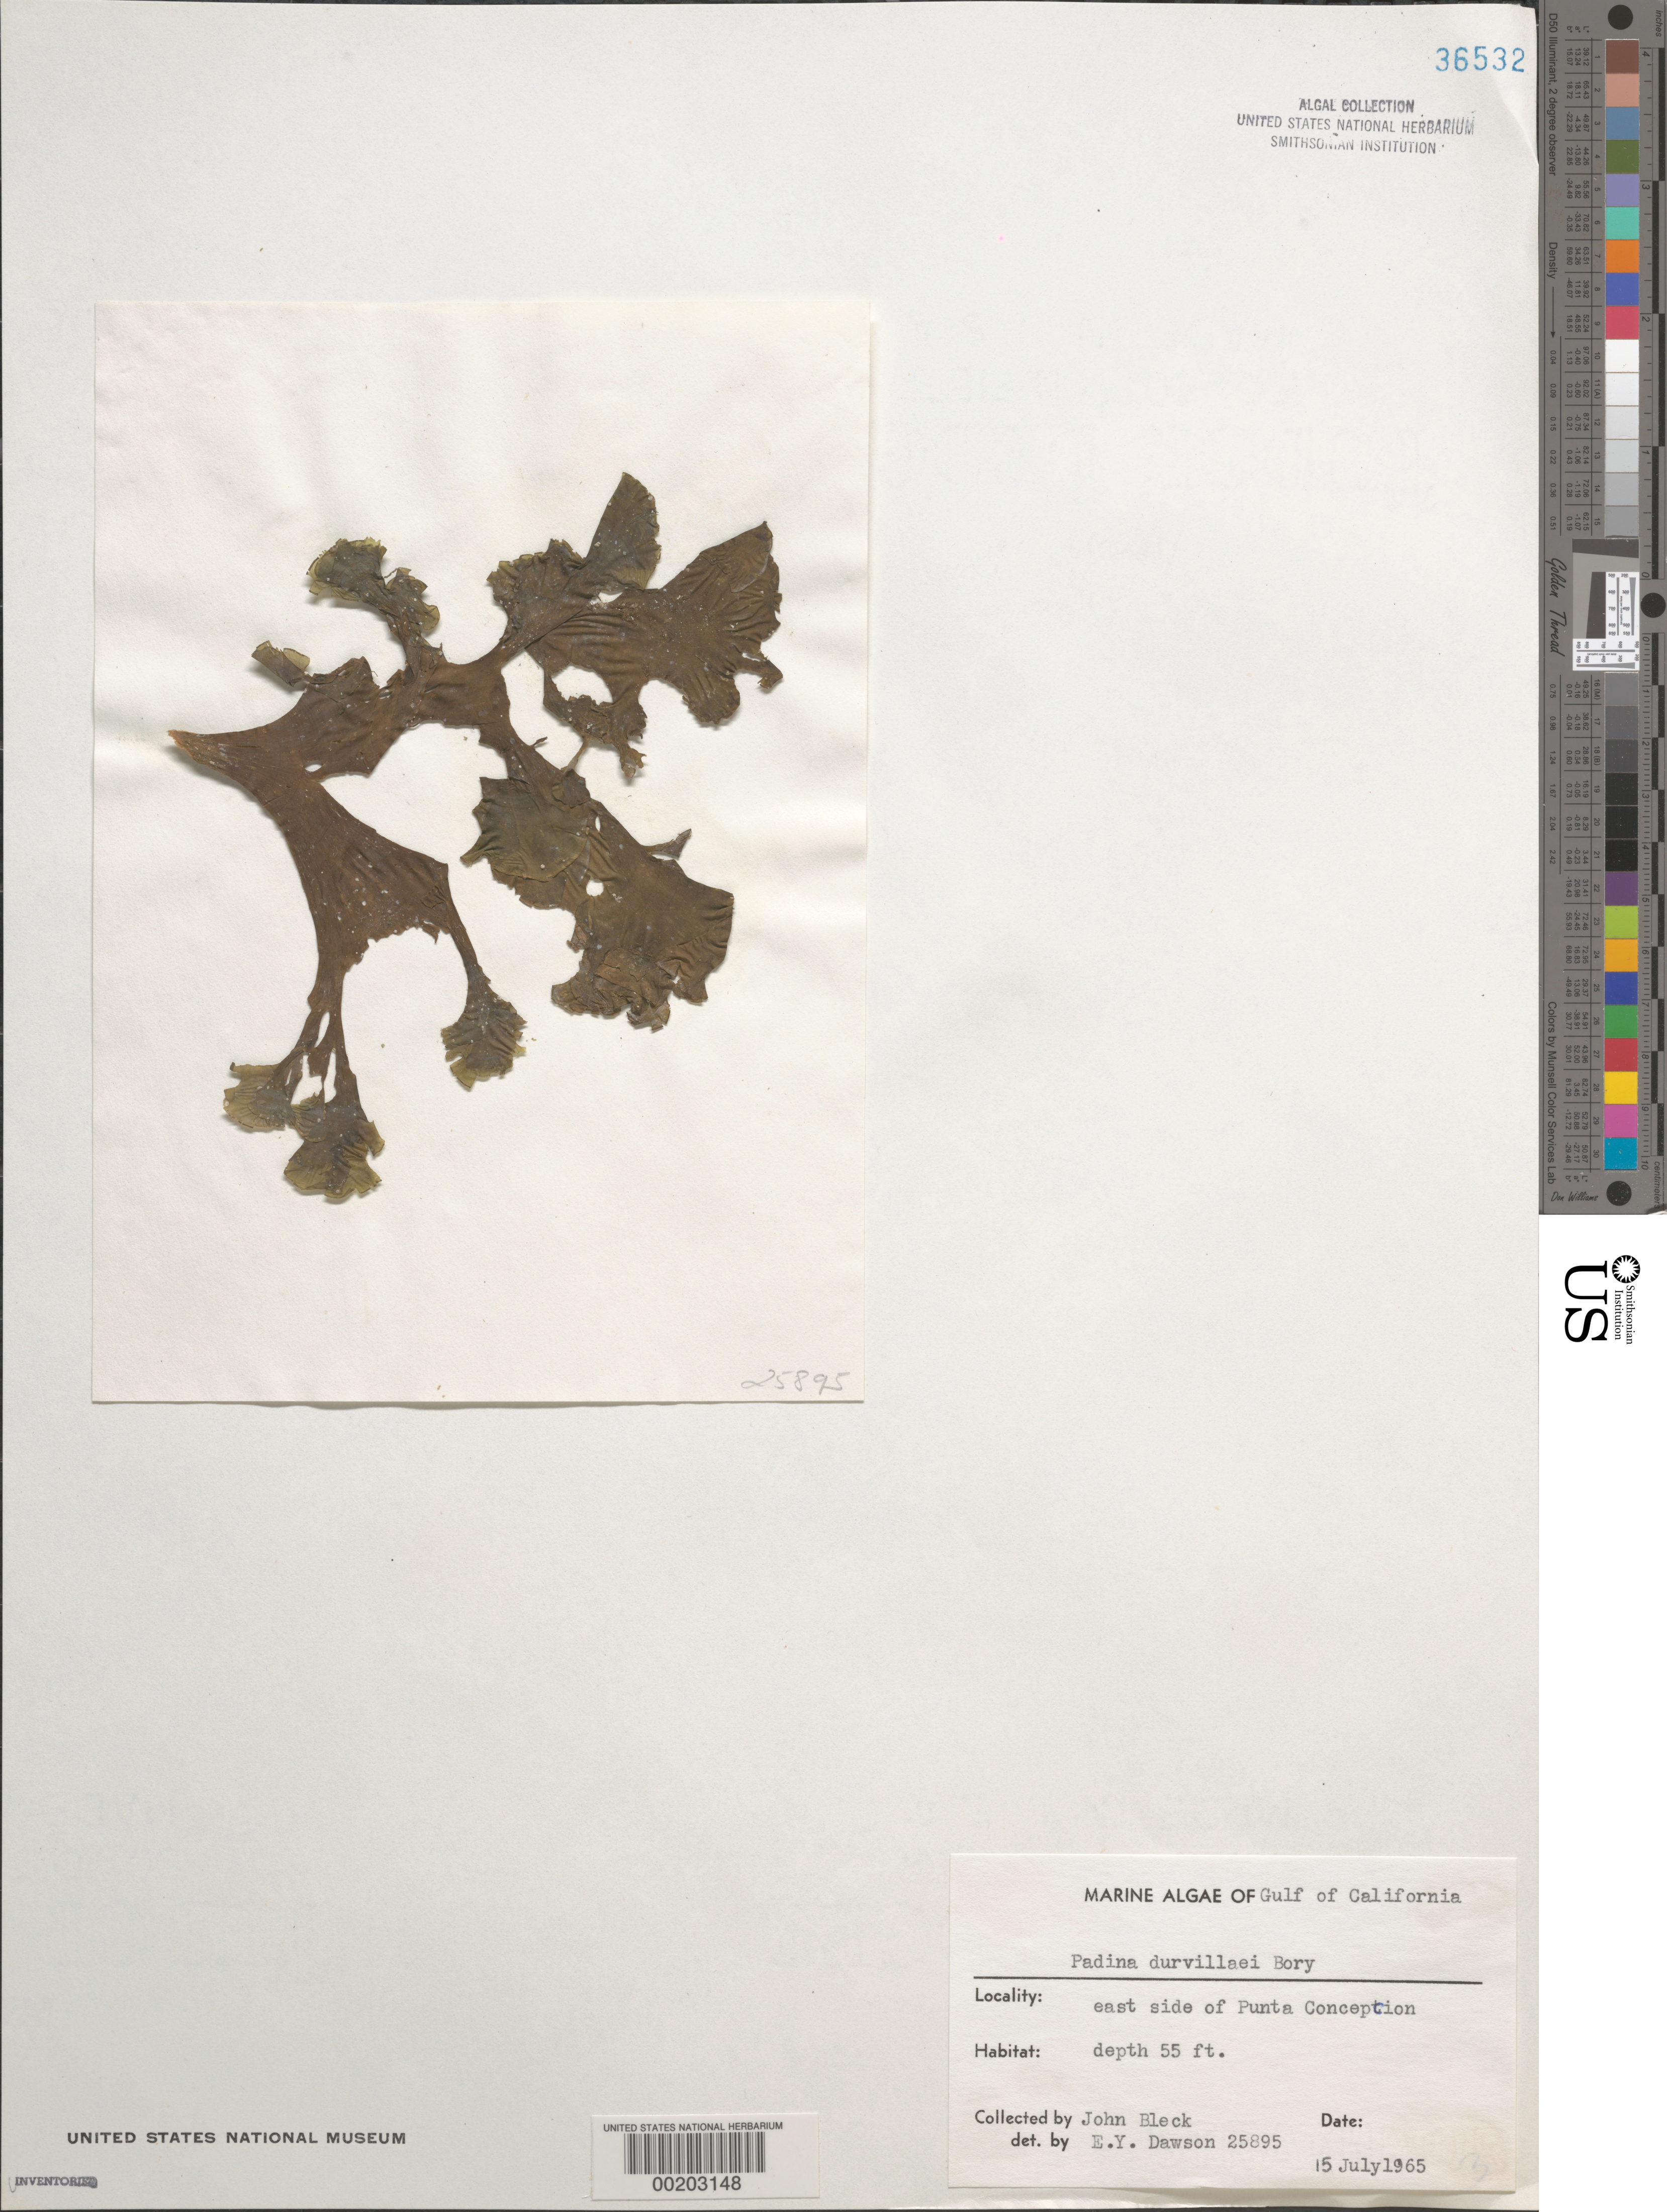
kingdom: Chromista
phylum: Ochrophyta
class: Phaeophyceae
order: Dictyotales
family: Dictyotaceae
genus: Padina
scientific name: Padina durvillaei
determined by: Dawson, E. Y.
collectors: J. Bleck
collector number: EYD 25895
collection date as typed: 15 Jul 1965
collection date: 1965-07-15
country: Mexico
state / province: Baja California Sur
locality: Punta Concepcion, east side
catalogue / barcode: US 36532